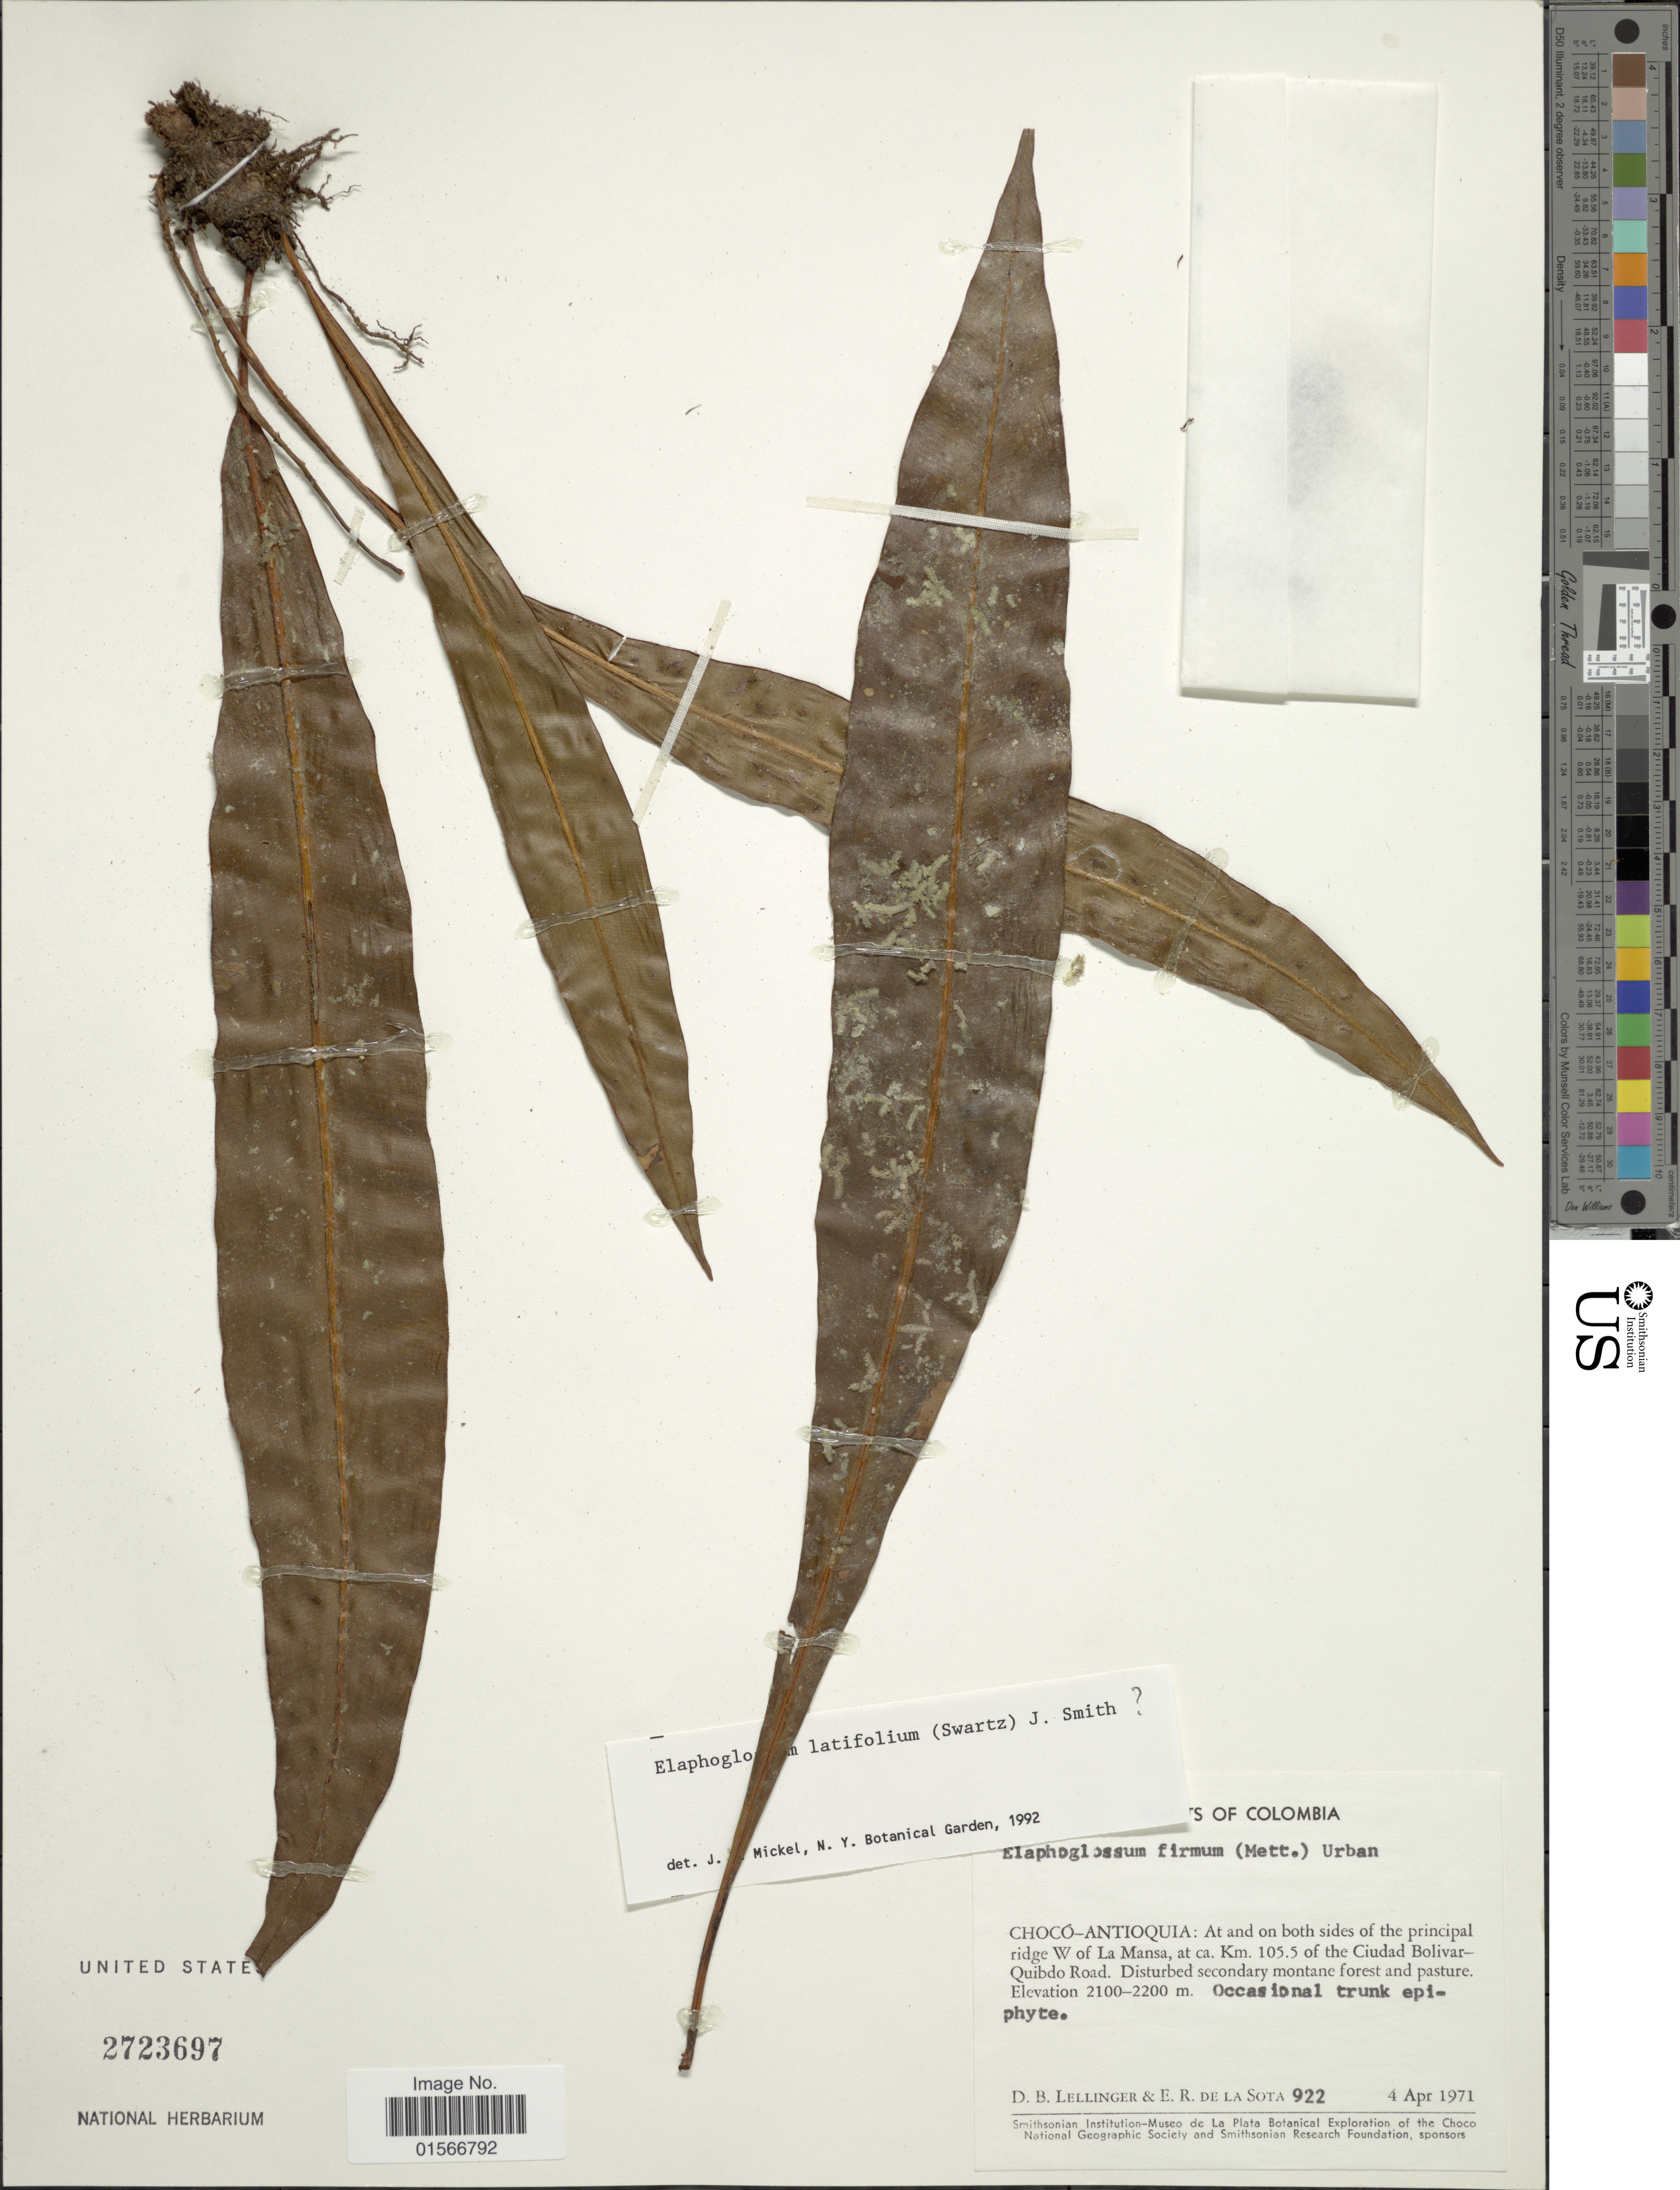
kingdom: Plantae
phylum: Tracheophyta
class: Polypodiopsida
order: Polypodiales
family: Dryopteridaceae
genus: Elaphoglossum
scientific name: Elaphoglossum latifolium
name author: (Sw.) J. Sm.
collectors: D. B. Lellinger & E. R. de la Sota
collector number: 922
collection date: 1971-04-04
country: Colombia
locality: Chocó-Antioquia: At and on both side of the principal ridge W of La Mansa, at ca. Km. 105.5 of the Ciudad Bolivar-Quibdo Road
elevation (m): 2100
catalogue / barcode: US 2723697